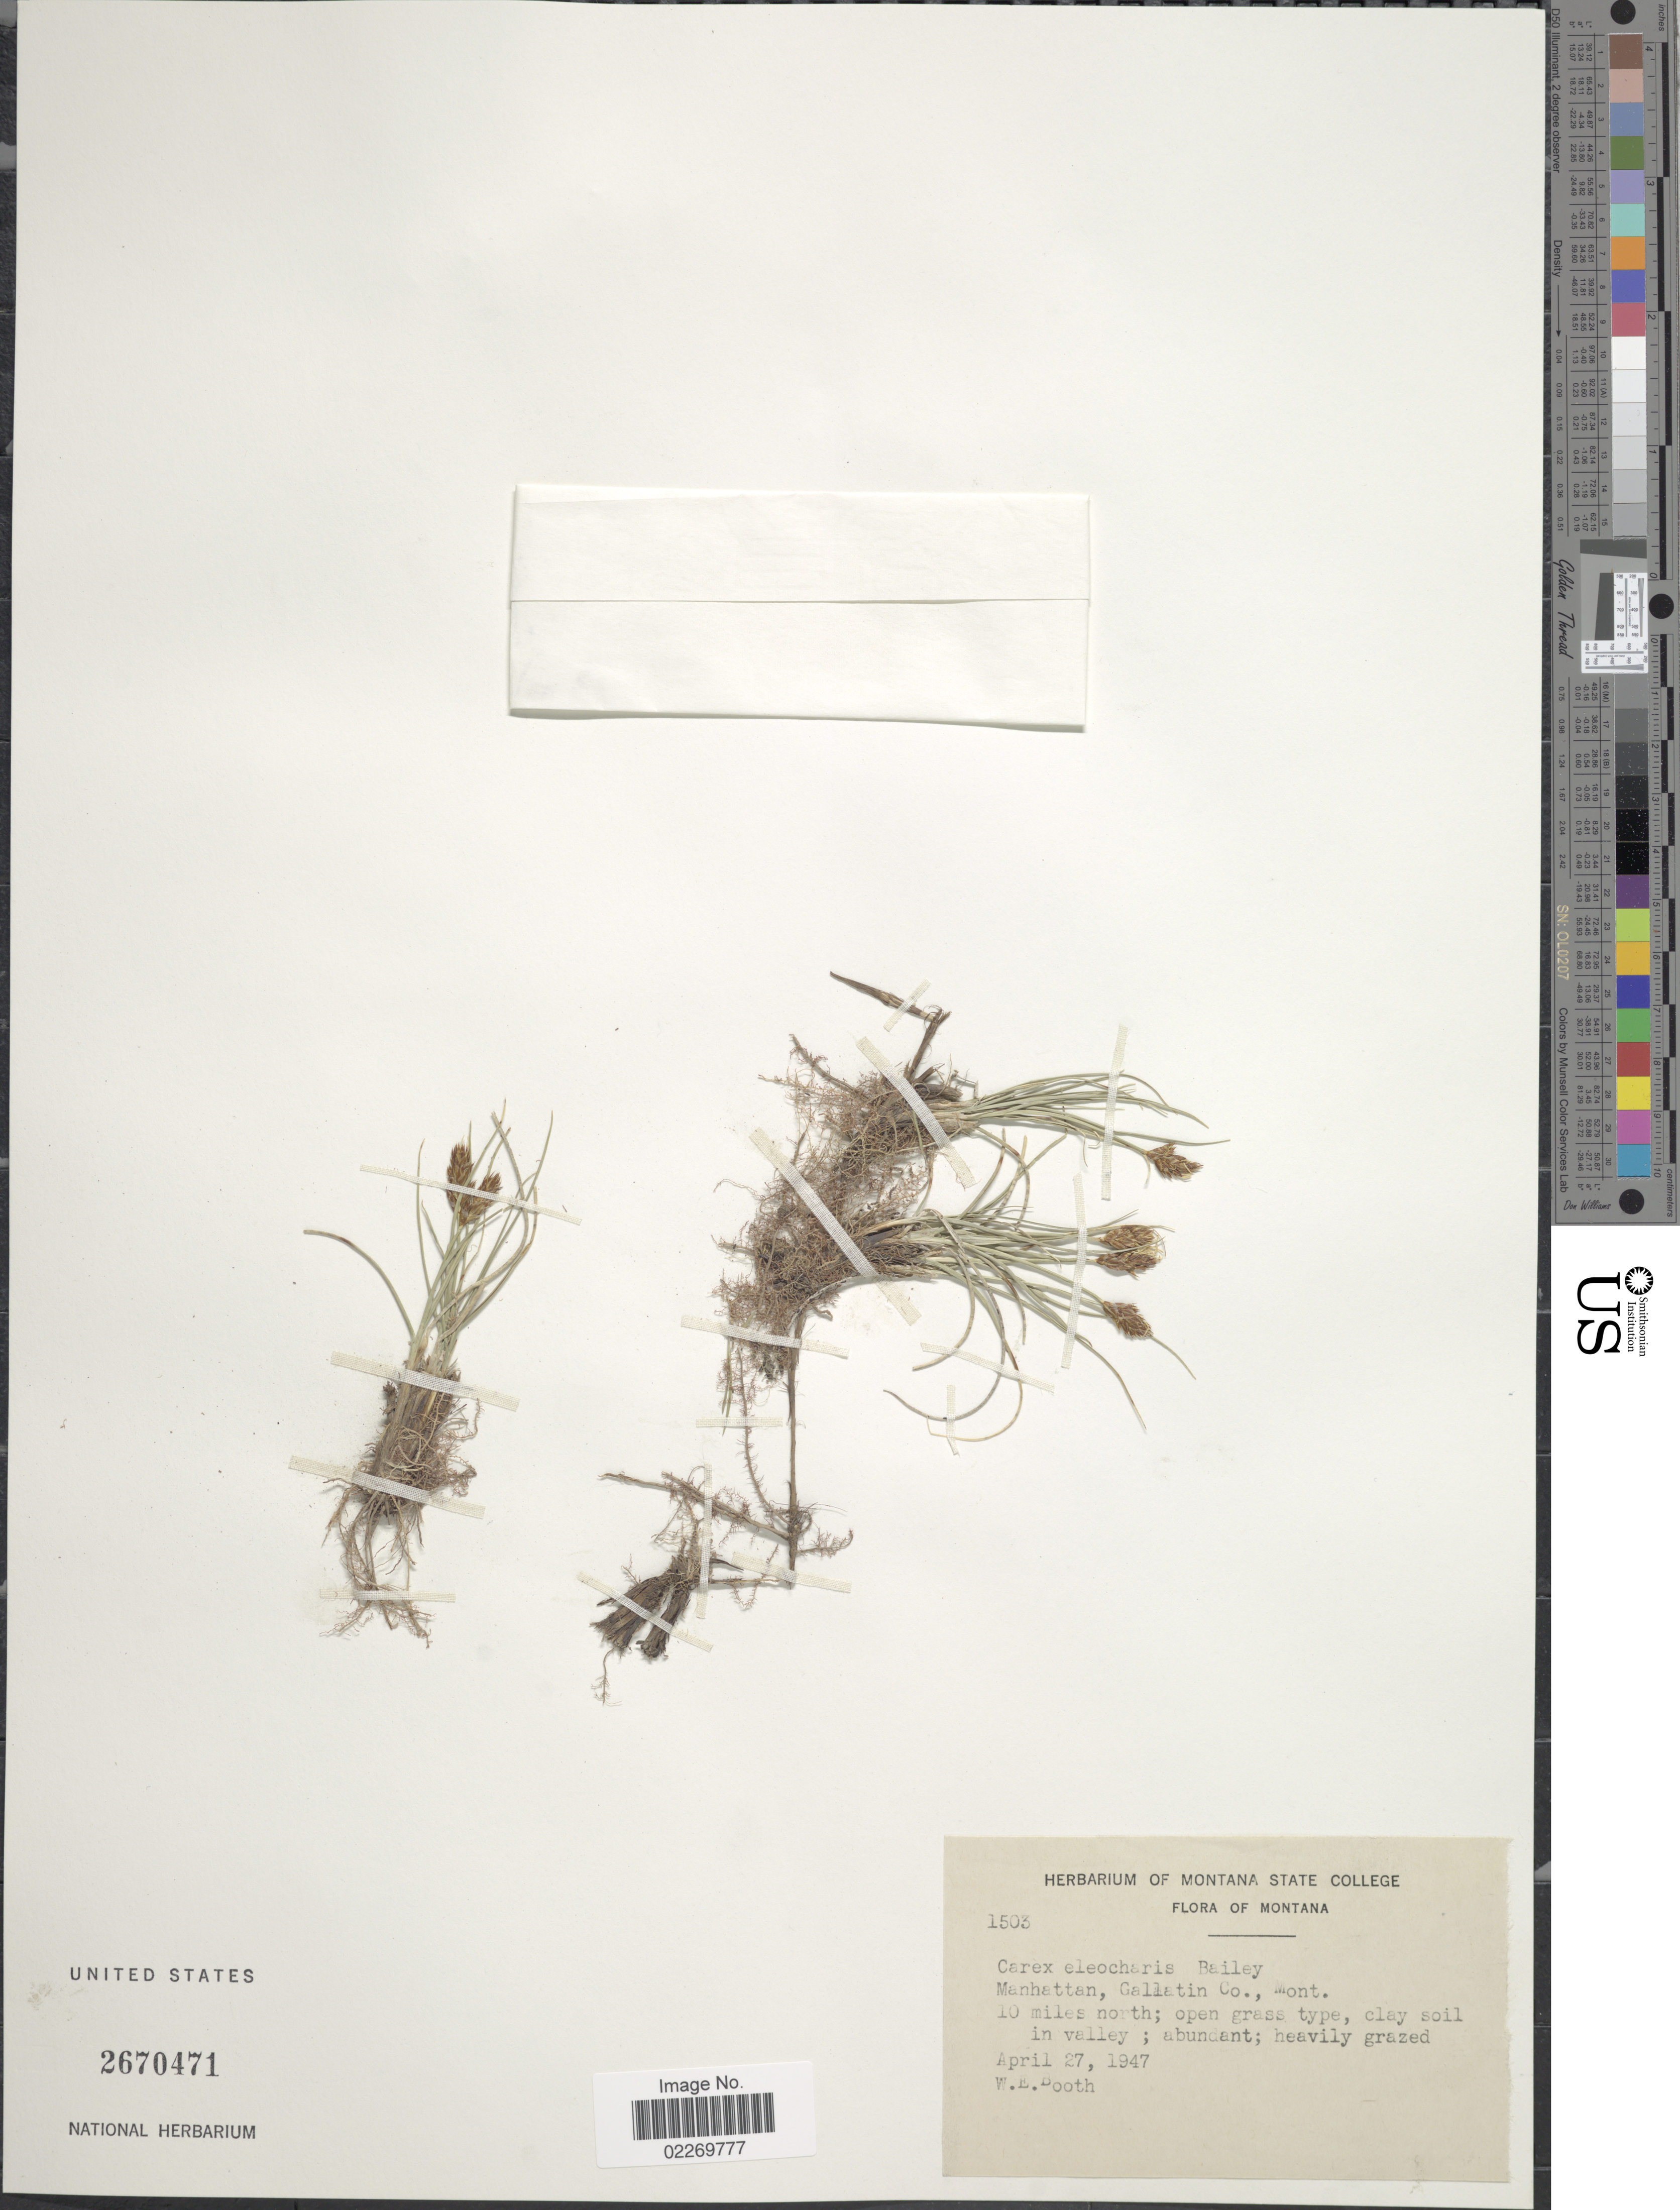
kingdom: Plantae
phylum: Tracheophyta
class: Liliopsida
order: Poales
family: Cyperaceae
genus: Carex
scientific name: Carex eleocharis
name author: L.H. Bailey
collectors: W. Booth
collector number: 1503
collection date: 1947-04-27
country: United States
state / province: Montana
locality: Manhatten, Gallatin Co., Mont. 10 miles north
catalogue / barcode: US 2670471